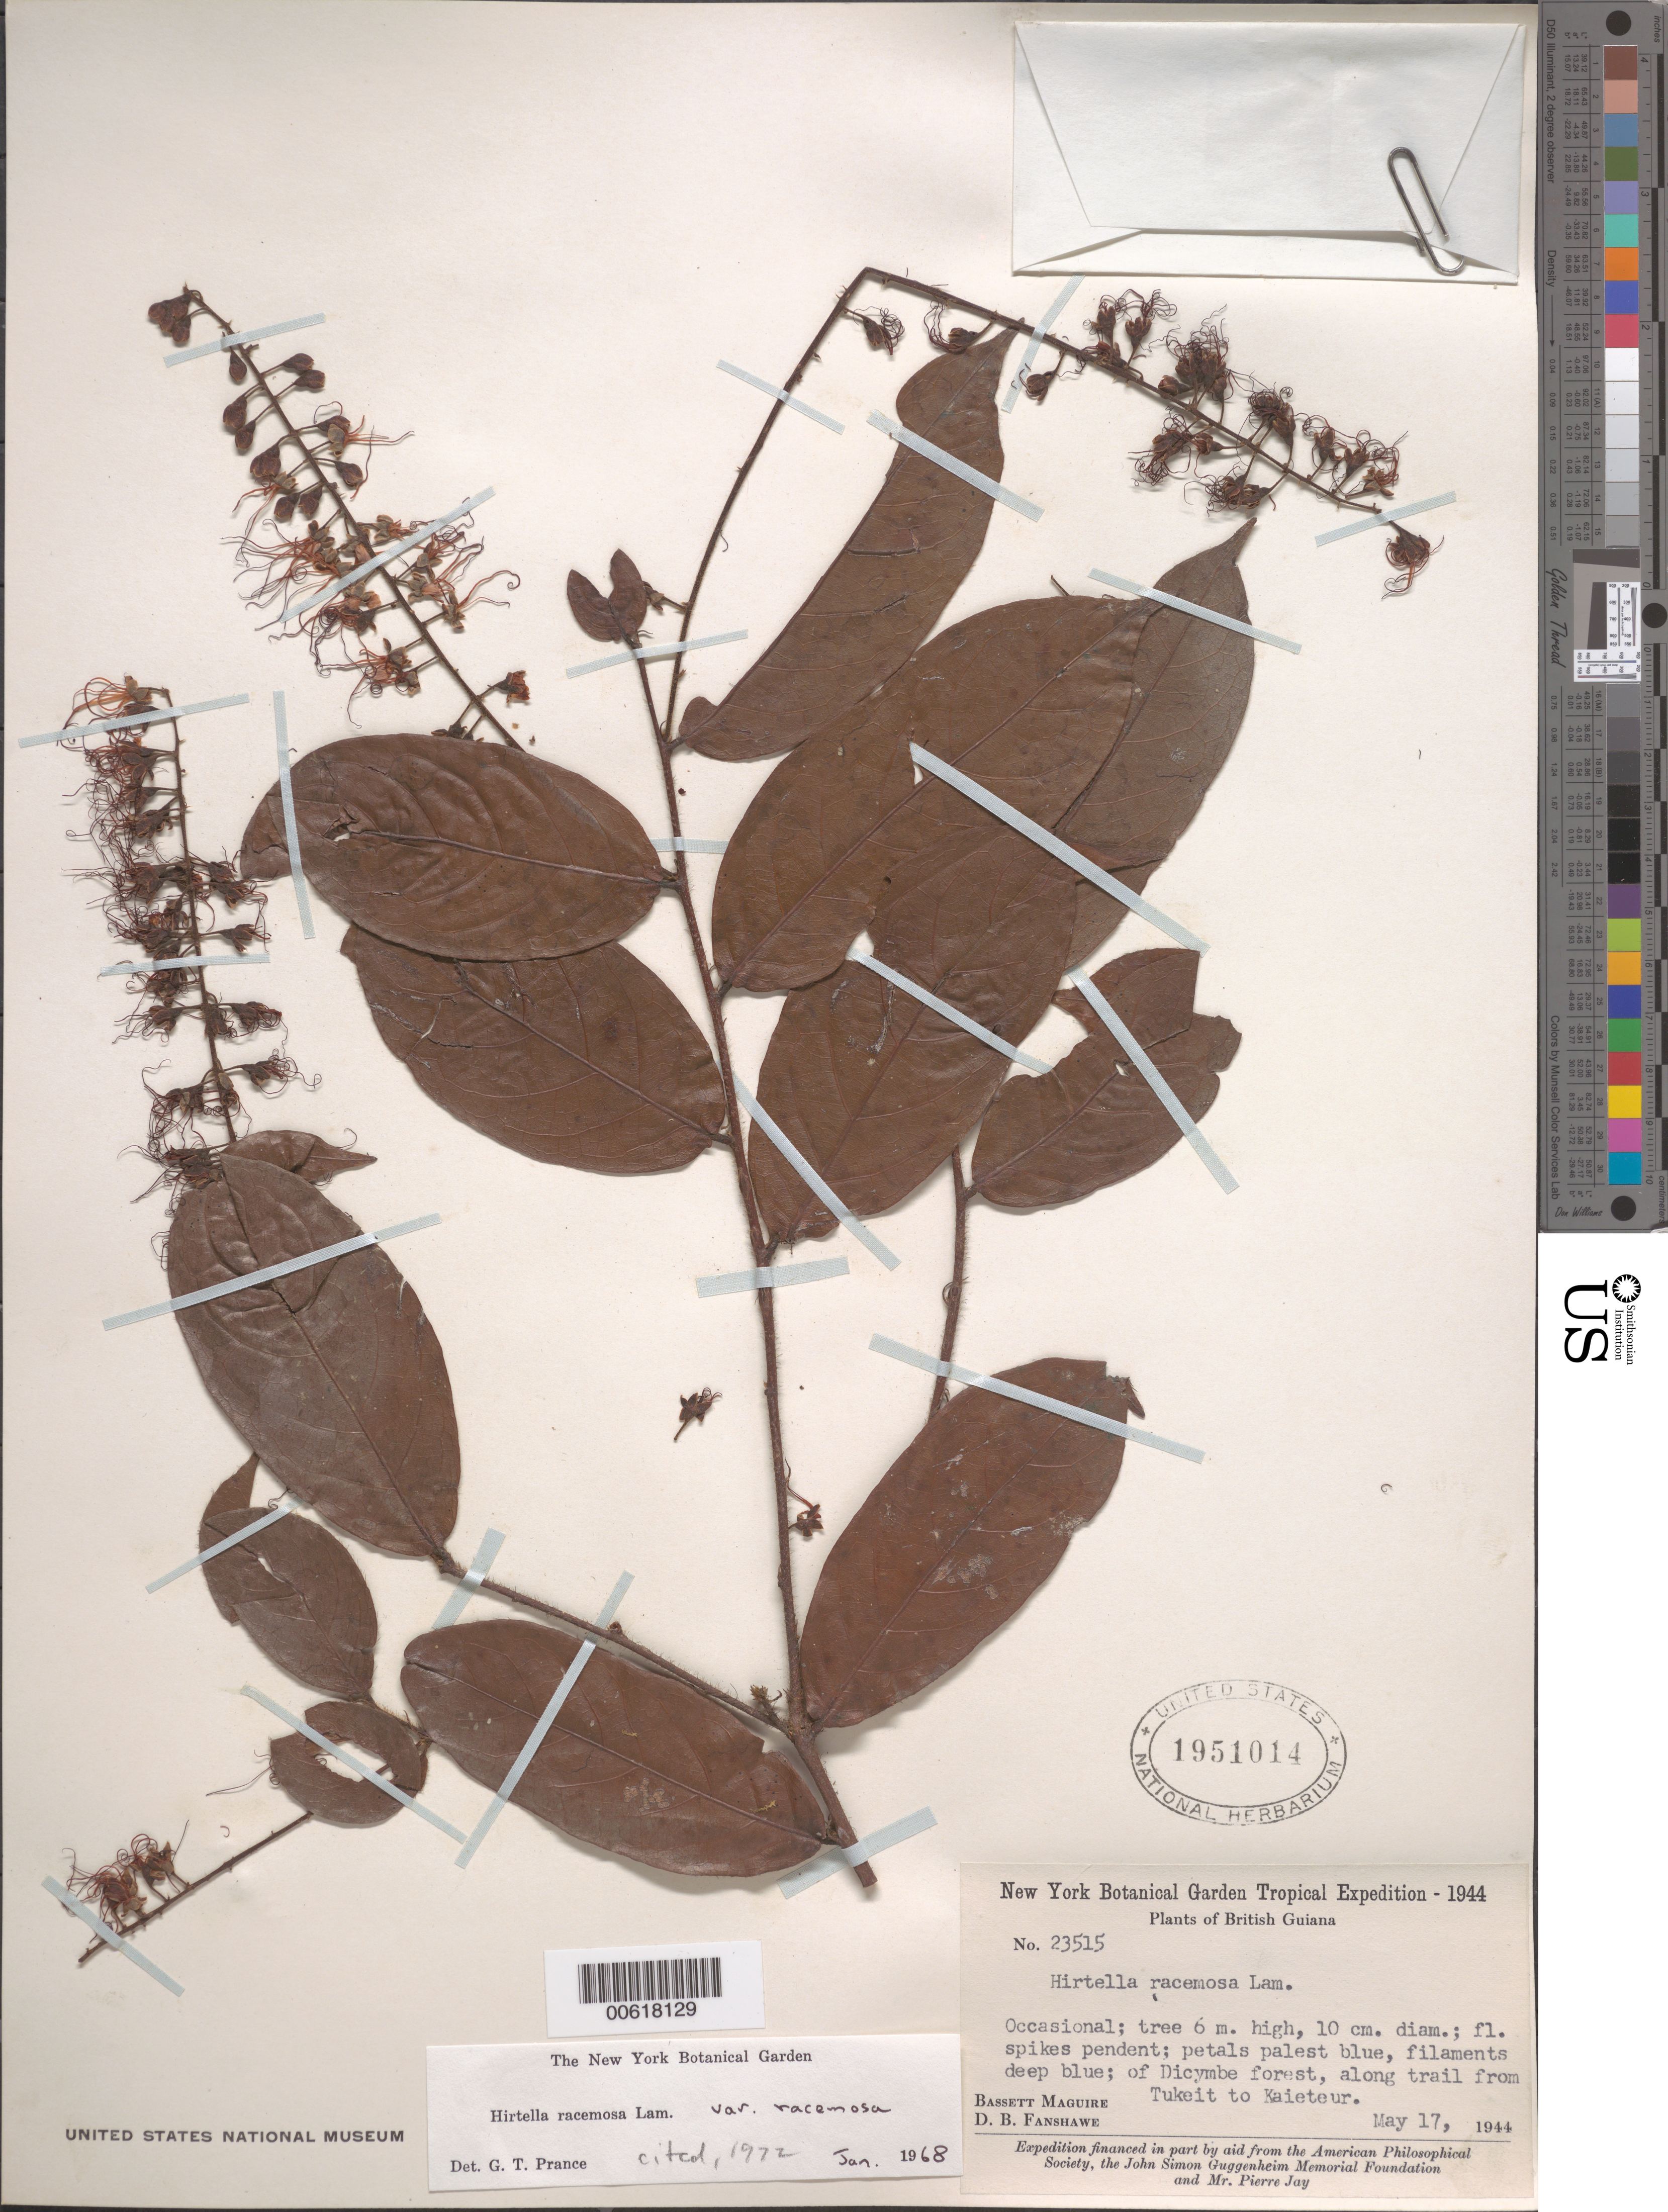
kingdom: Plantae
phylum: Tracheophyta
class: Magnoliopsida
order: Malpighiales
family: Chrysobalanaceae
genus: Hirtella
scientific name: Hirtella racemosa var. racemosa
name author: Lam.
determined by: Prance, G. T.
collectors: B. Maguire & D. B. Fanshawe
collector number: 23515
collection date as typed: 17-May-44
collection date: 1944-05-17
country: Guyana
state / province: Potaro-Siparuni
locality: Tukeit to Kaieteur Plateau trail, Potaro River Gorge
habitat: Dicymbe forest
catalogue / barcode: US 1951014